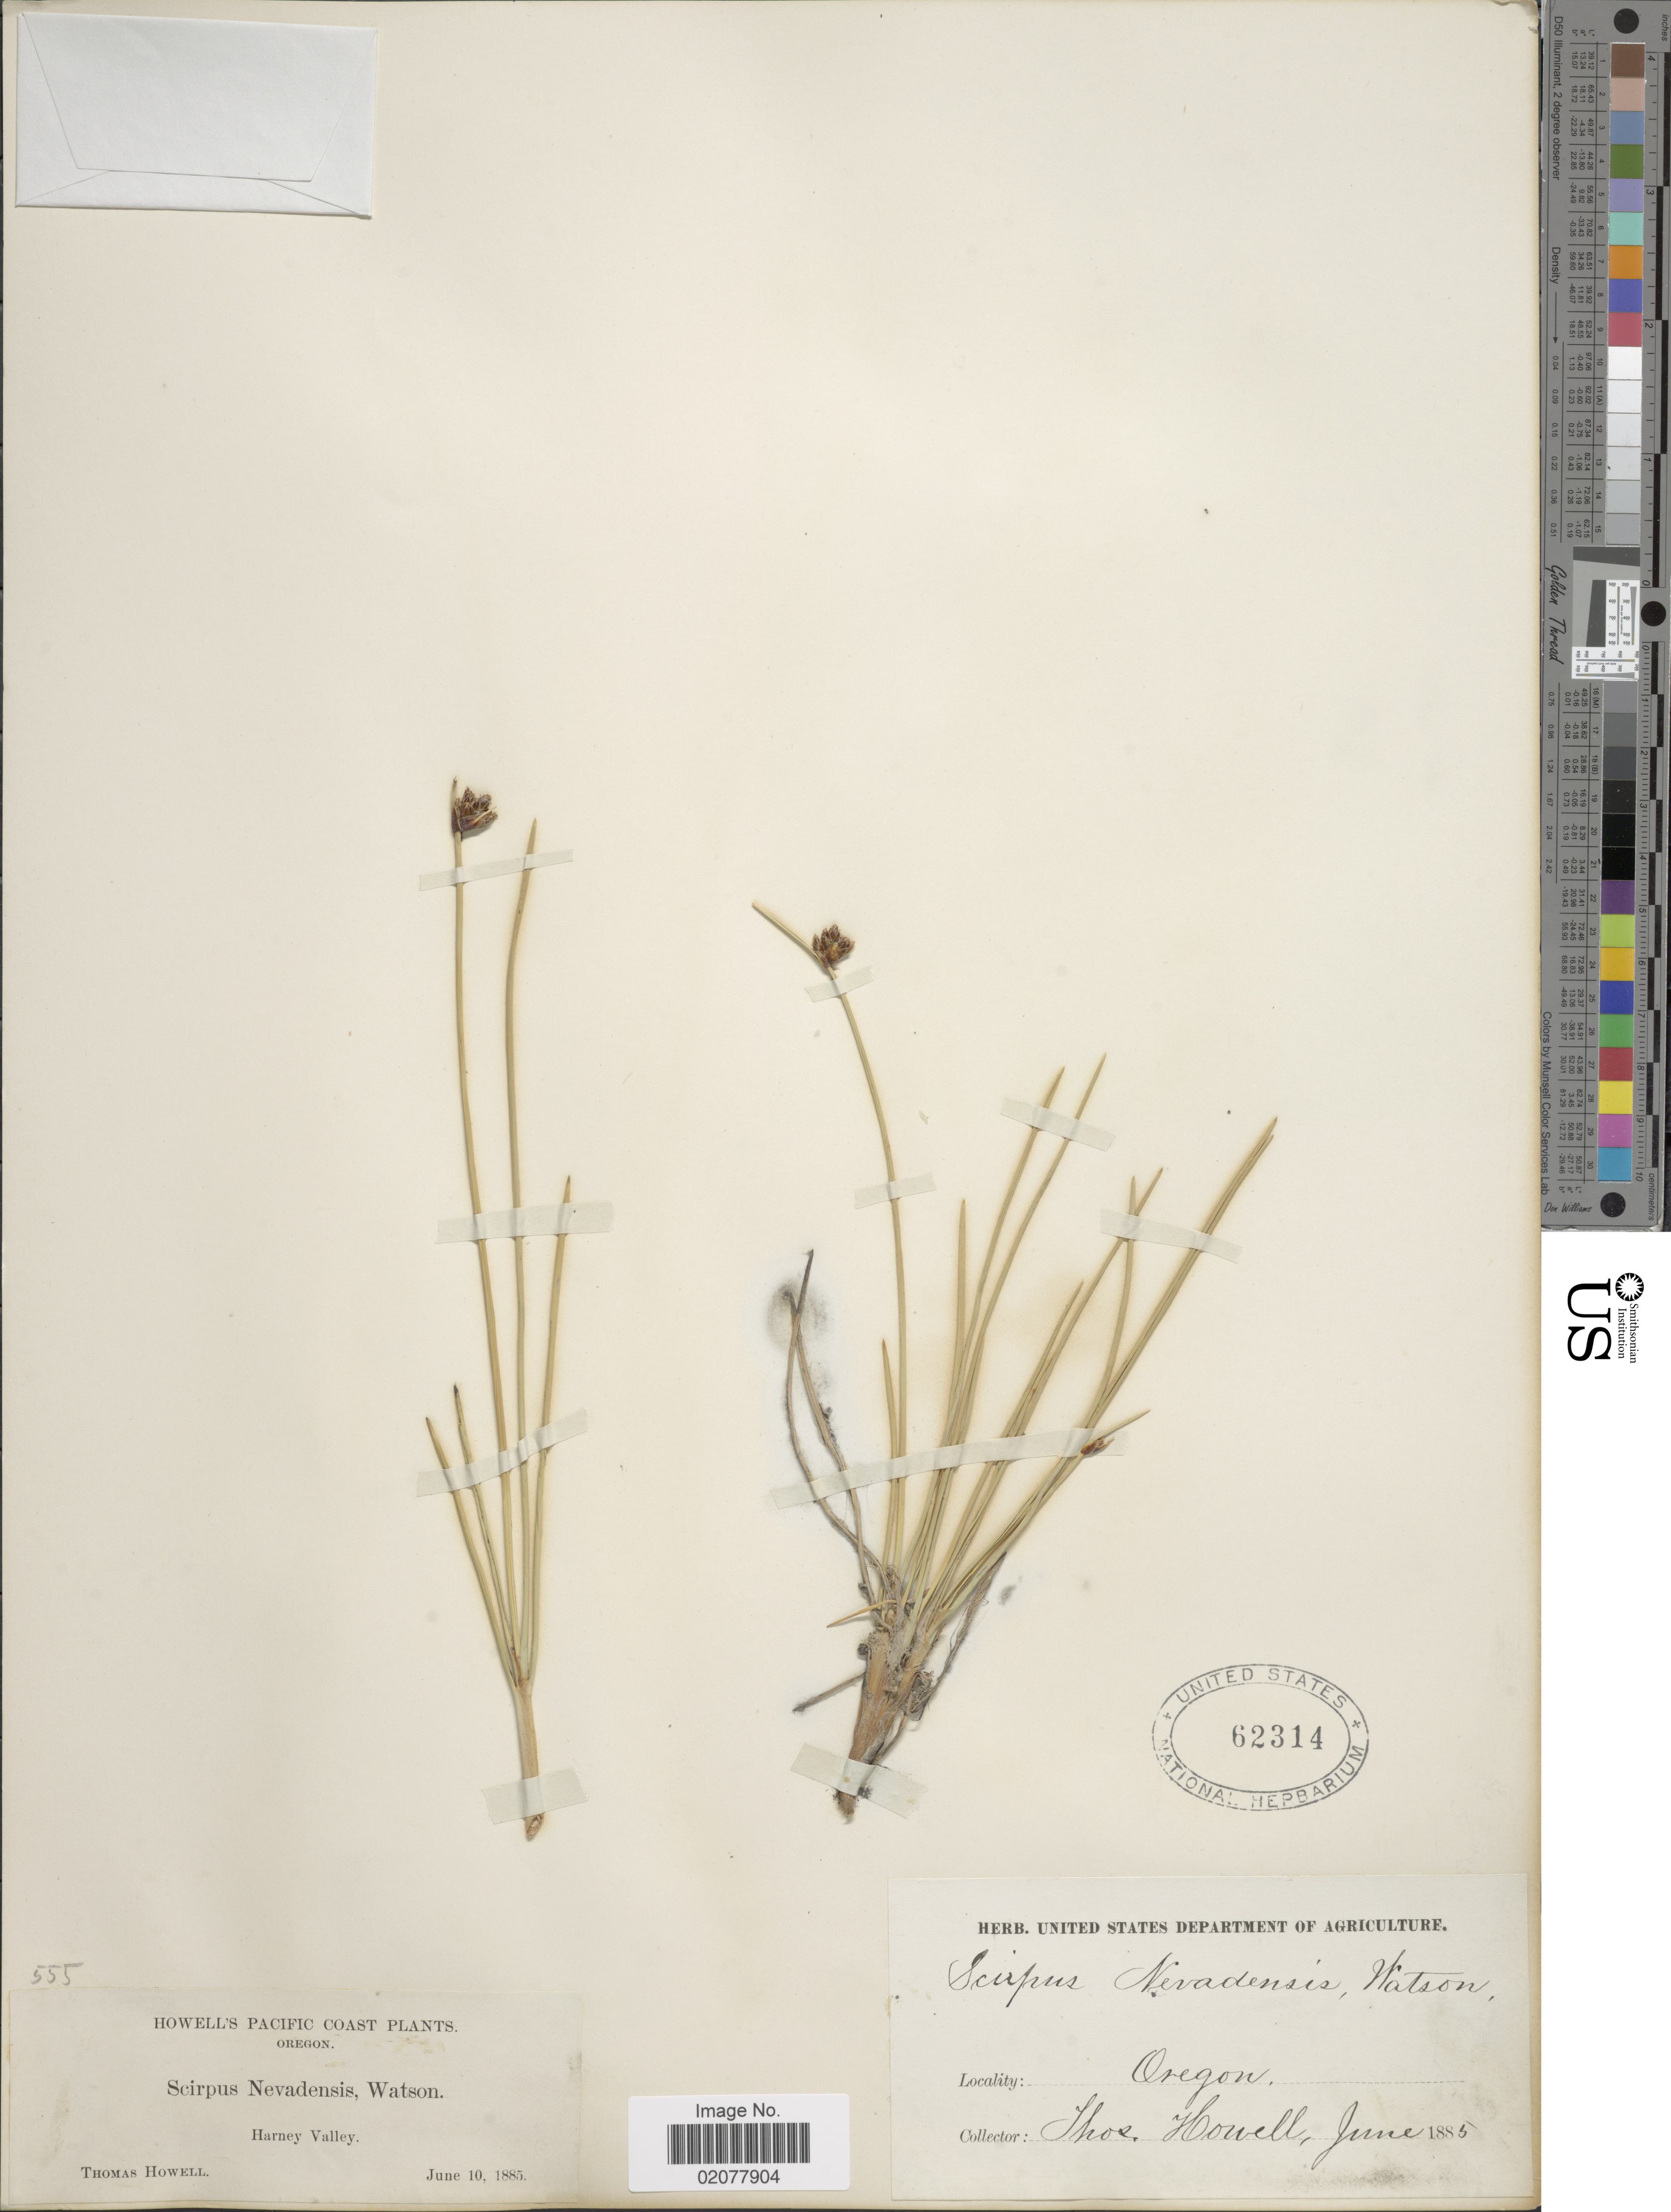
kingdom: Plantae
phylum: Tracheophyta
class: Liliopsida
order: Poales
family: Cyperaceae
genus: Amphiscirpus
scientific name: Amphiscirpus nevadensis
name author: (S. Watson) Oteng-Yeb.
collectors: T. Howell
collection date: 1885-06-10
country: United States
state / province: Oregon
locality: Howell's Pacific Coast Plants. Harney Valley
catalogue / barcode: US 62314